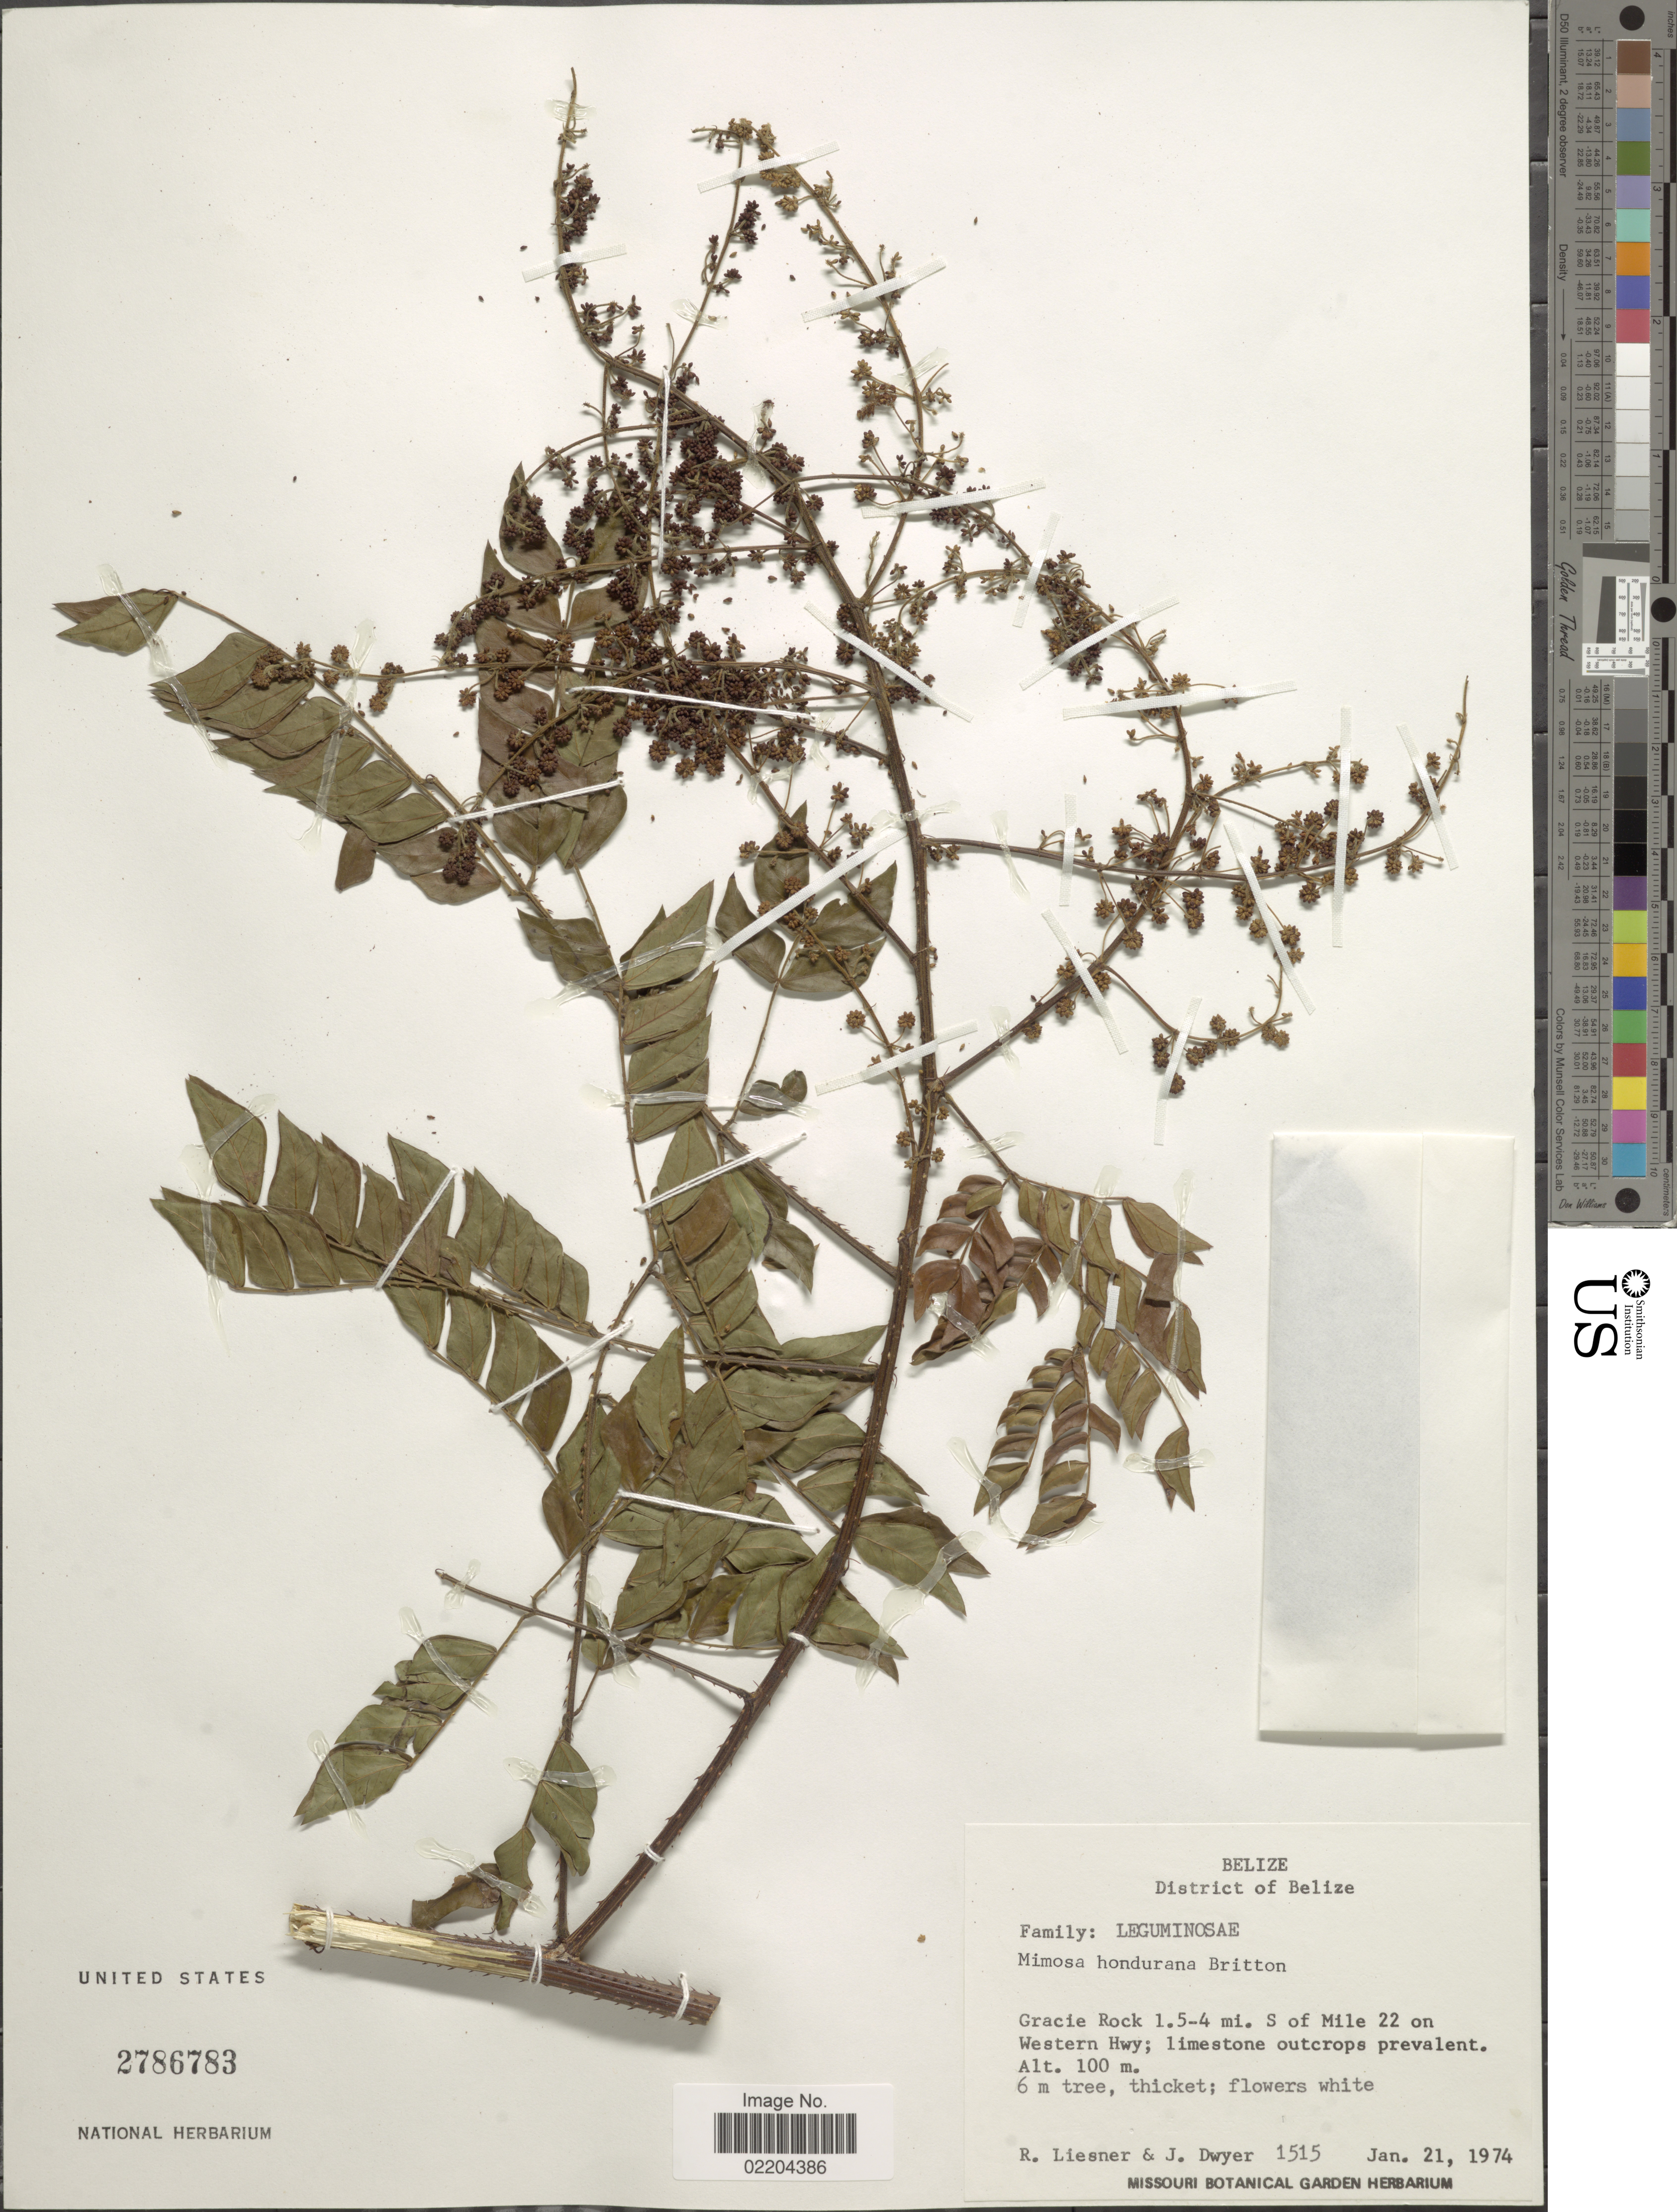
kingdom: Plantae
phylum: Tracheophyta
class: Magnoliopsida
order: Fabales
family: Fabaceae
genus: Mimosa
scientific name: Mimosa hondurana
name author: Britton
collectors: R. L. Liesner & J. Dwyer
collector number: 1515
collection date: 1974-01-21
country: Belize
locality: District of Belize, Western Hwy; limestone outcrops prevalent.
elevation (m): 100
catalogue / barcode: US 2786783